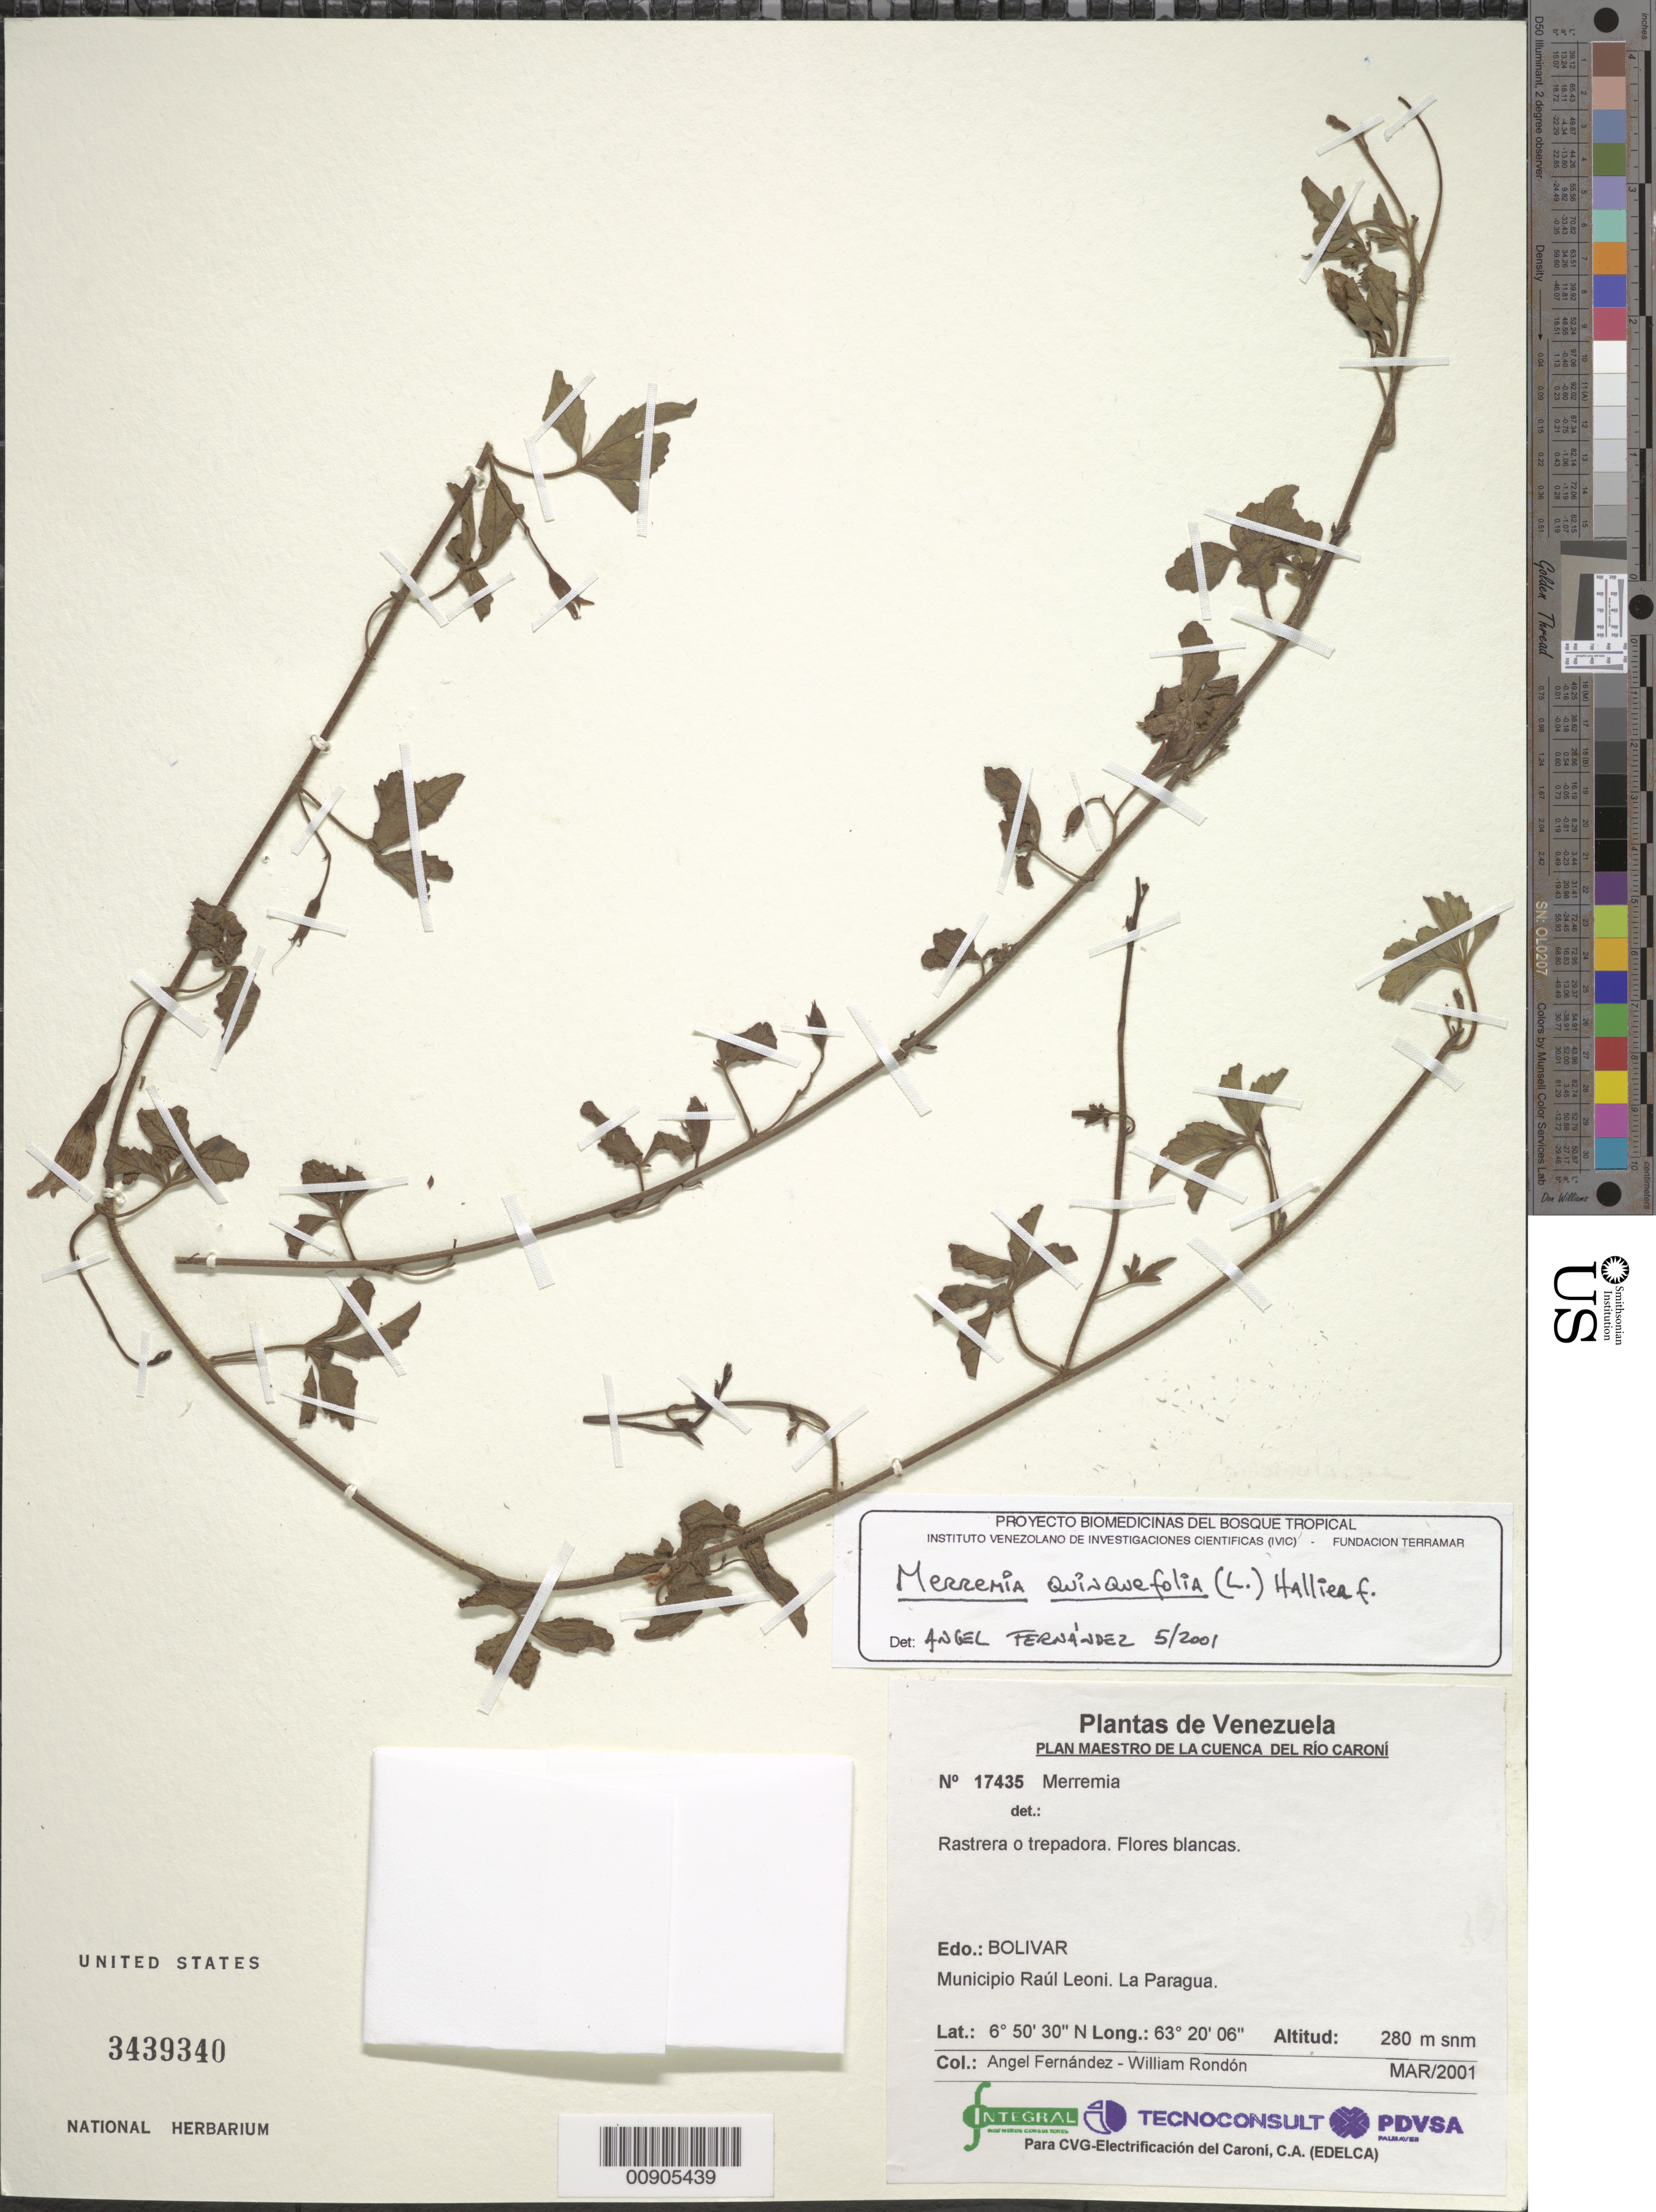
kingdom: Plantae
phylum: Tracheophyta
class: Magnoliopsida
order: Solanales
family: Convolvulaceae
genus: Merremia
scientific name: Merremia quinquefolia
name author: (L.) Hallier f.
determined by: Fernández, A.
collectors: A. Fernández & N. Rondón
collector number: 17435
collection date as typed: Mar-01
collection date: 2001-03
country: Venezuela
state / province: Bolívar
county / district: Angostura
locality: Mun. Raúl Leoni [=Angostura], La Paragua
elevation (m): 280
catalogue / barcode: US 3439340